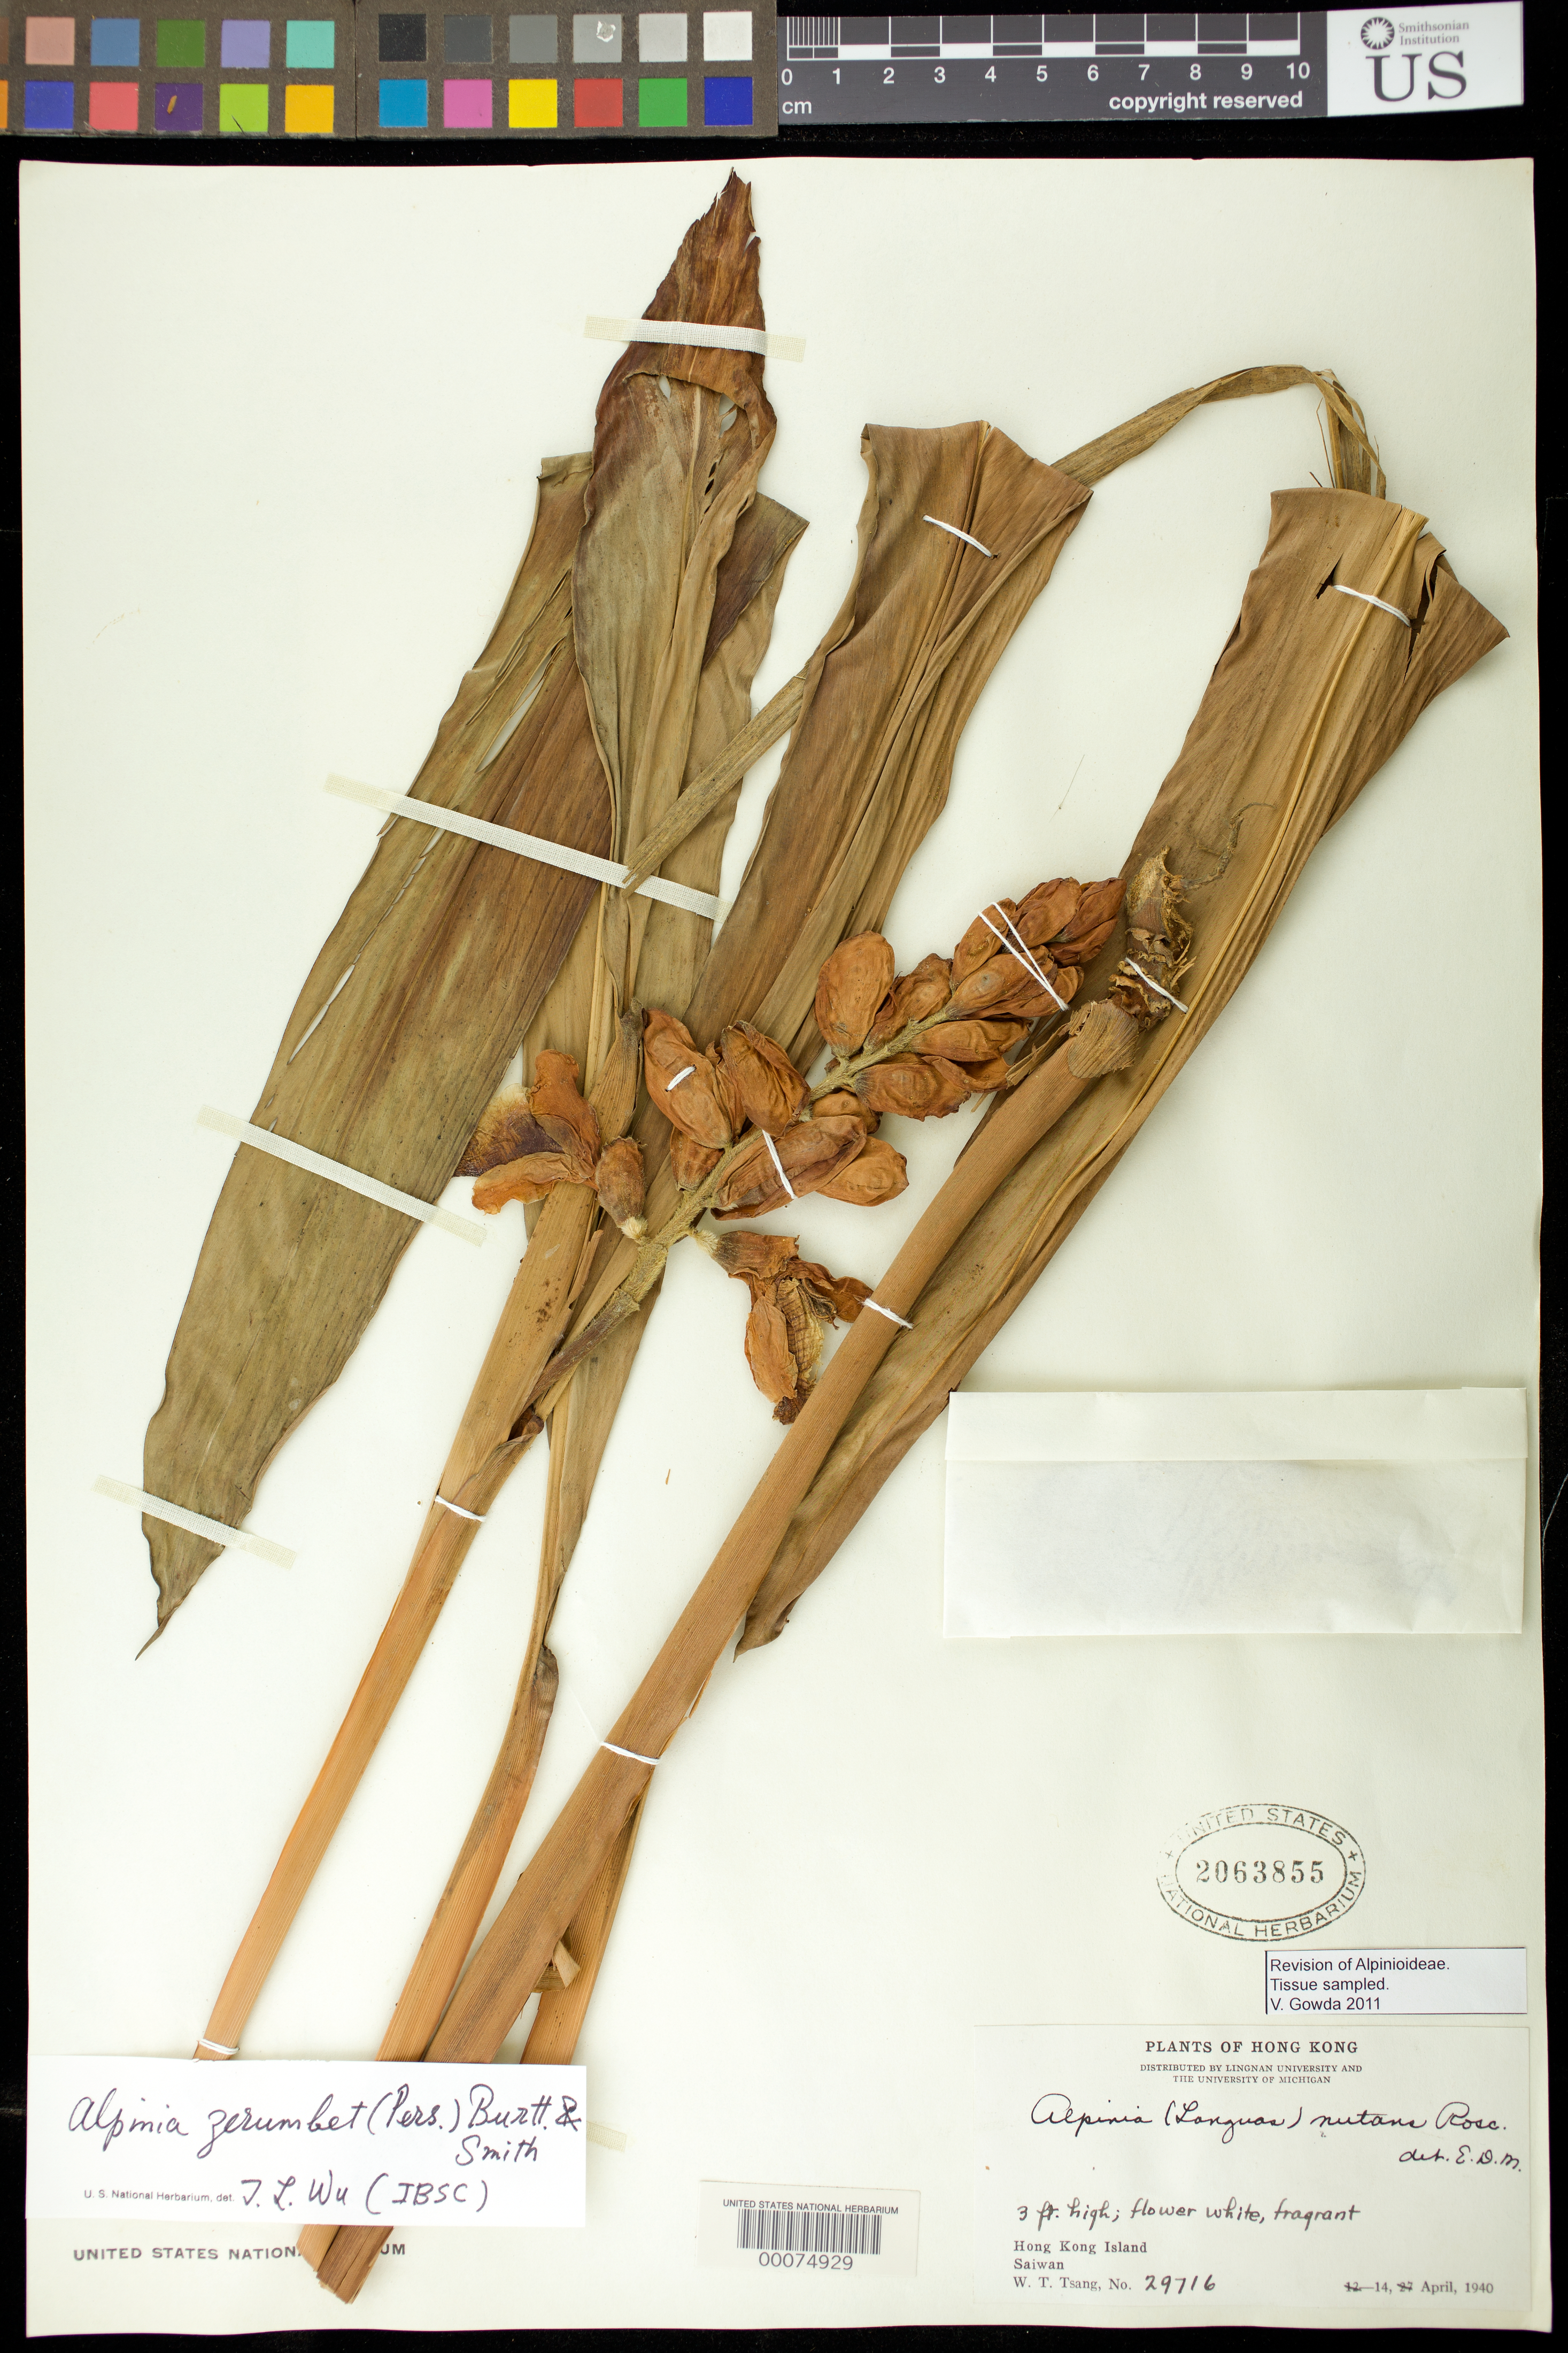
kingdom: Plantae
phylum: Tracheophyta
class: Liliopsida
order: Zingiberales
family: Zingiberaceae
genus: Alpinia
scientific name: Alpinia zerumbet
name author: (Pers.) B.L. Burtt & R.M. Sm.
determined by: Wu, Te-Ling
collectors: W. T. Tsang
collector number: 29716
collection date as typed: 14 Apr 1940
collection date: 1940-04-14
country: China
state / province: Hong Kong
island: Hong Kong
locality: Saiwan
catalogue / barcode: US 2063855